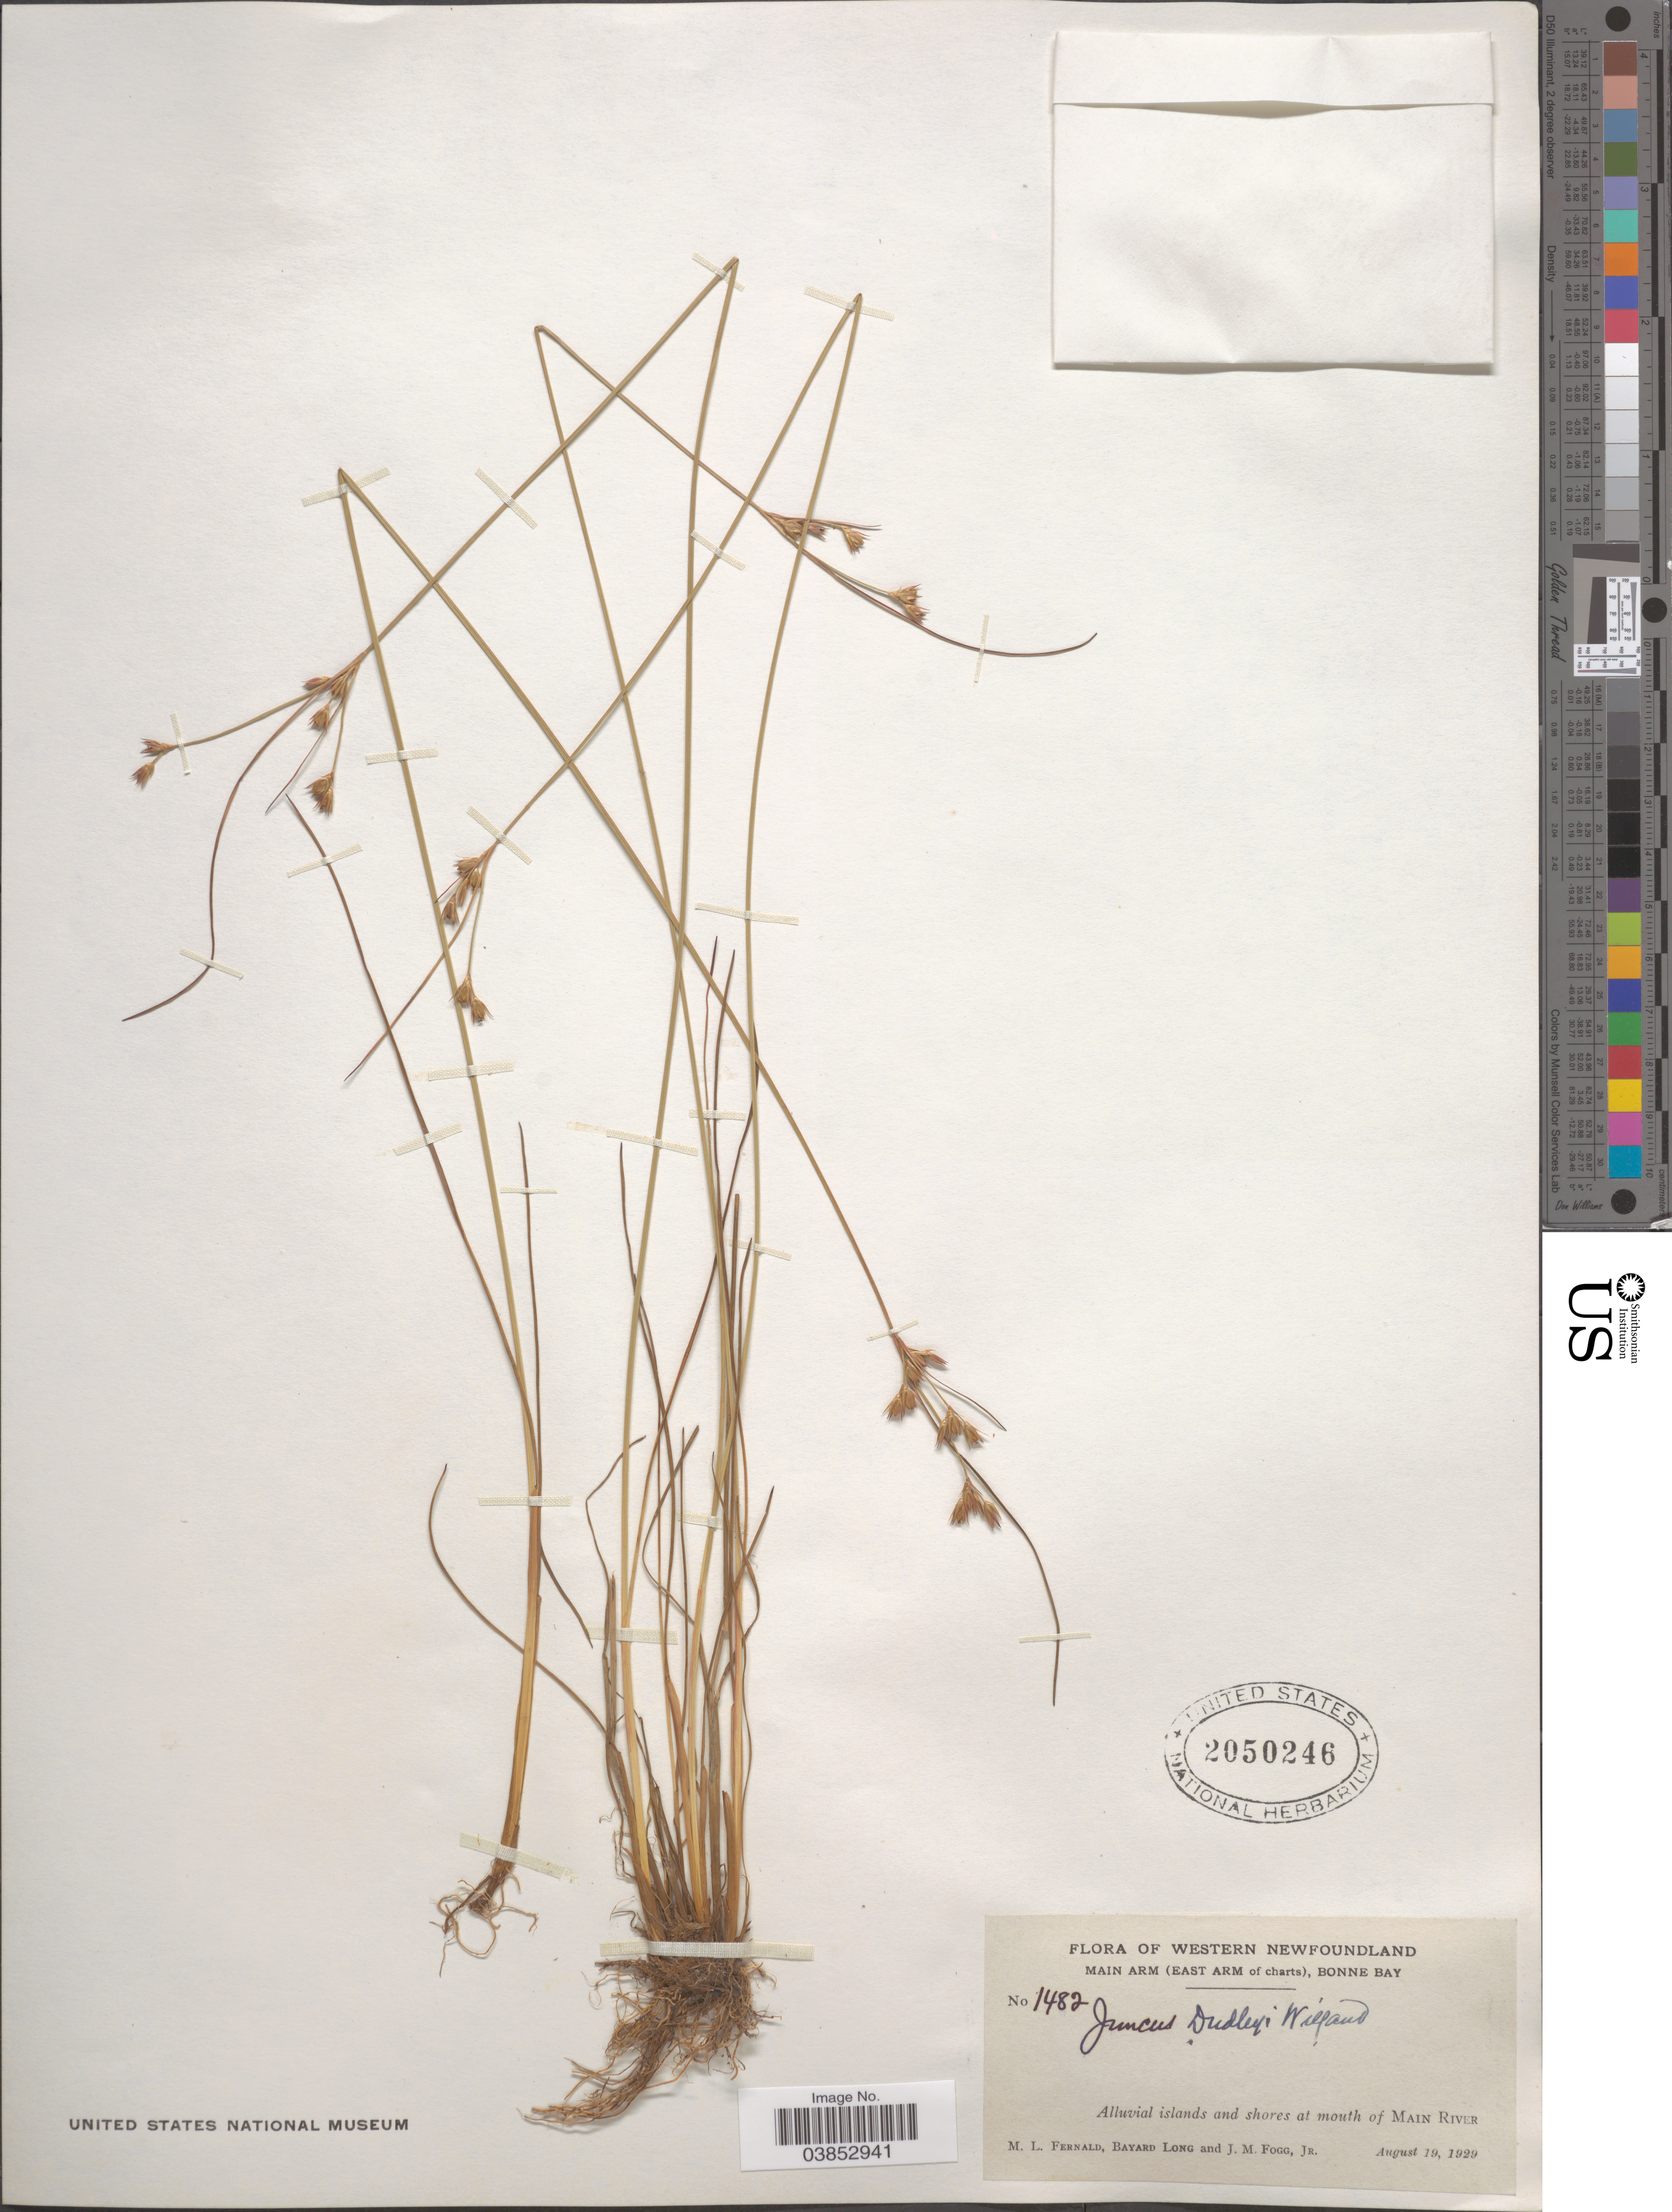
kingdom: Plantae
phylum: Tracheophyta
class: Liliopsida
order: Poales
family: Juncaceae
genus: Juncus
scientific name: Juncus dudleyi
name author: Wiegand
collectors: M. L. Fernald, B. Long & J. Fogg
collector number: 1482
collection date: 1929-08-19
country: Canada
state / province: Newfoundland and Labrador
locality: Western Newfoundland. Main Arm (East Arm of charts), Bonne Bay. Alluvial islands and shores at mouth of Main River.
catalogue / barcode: US 2050246